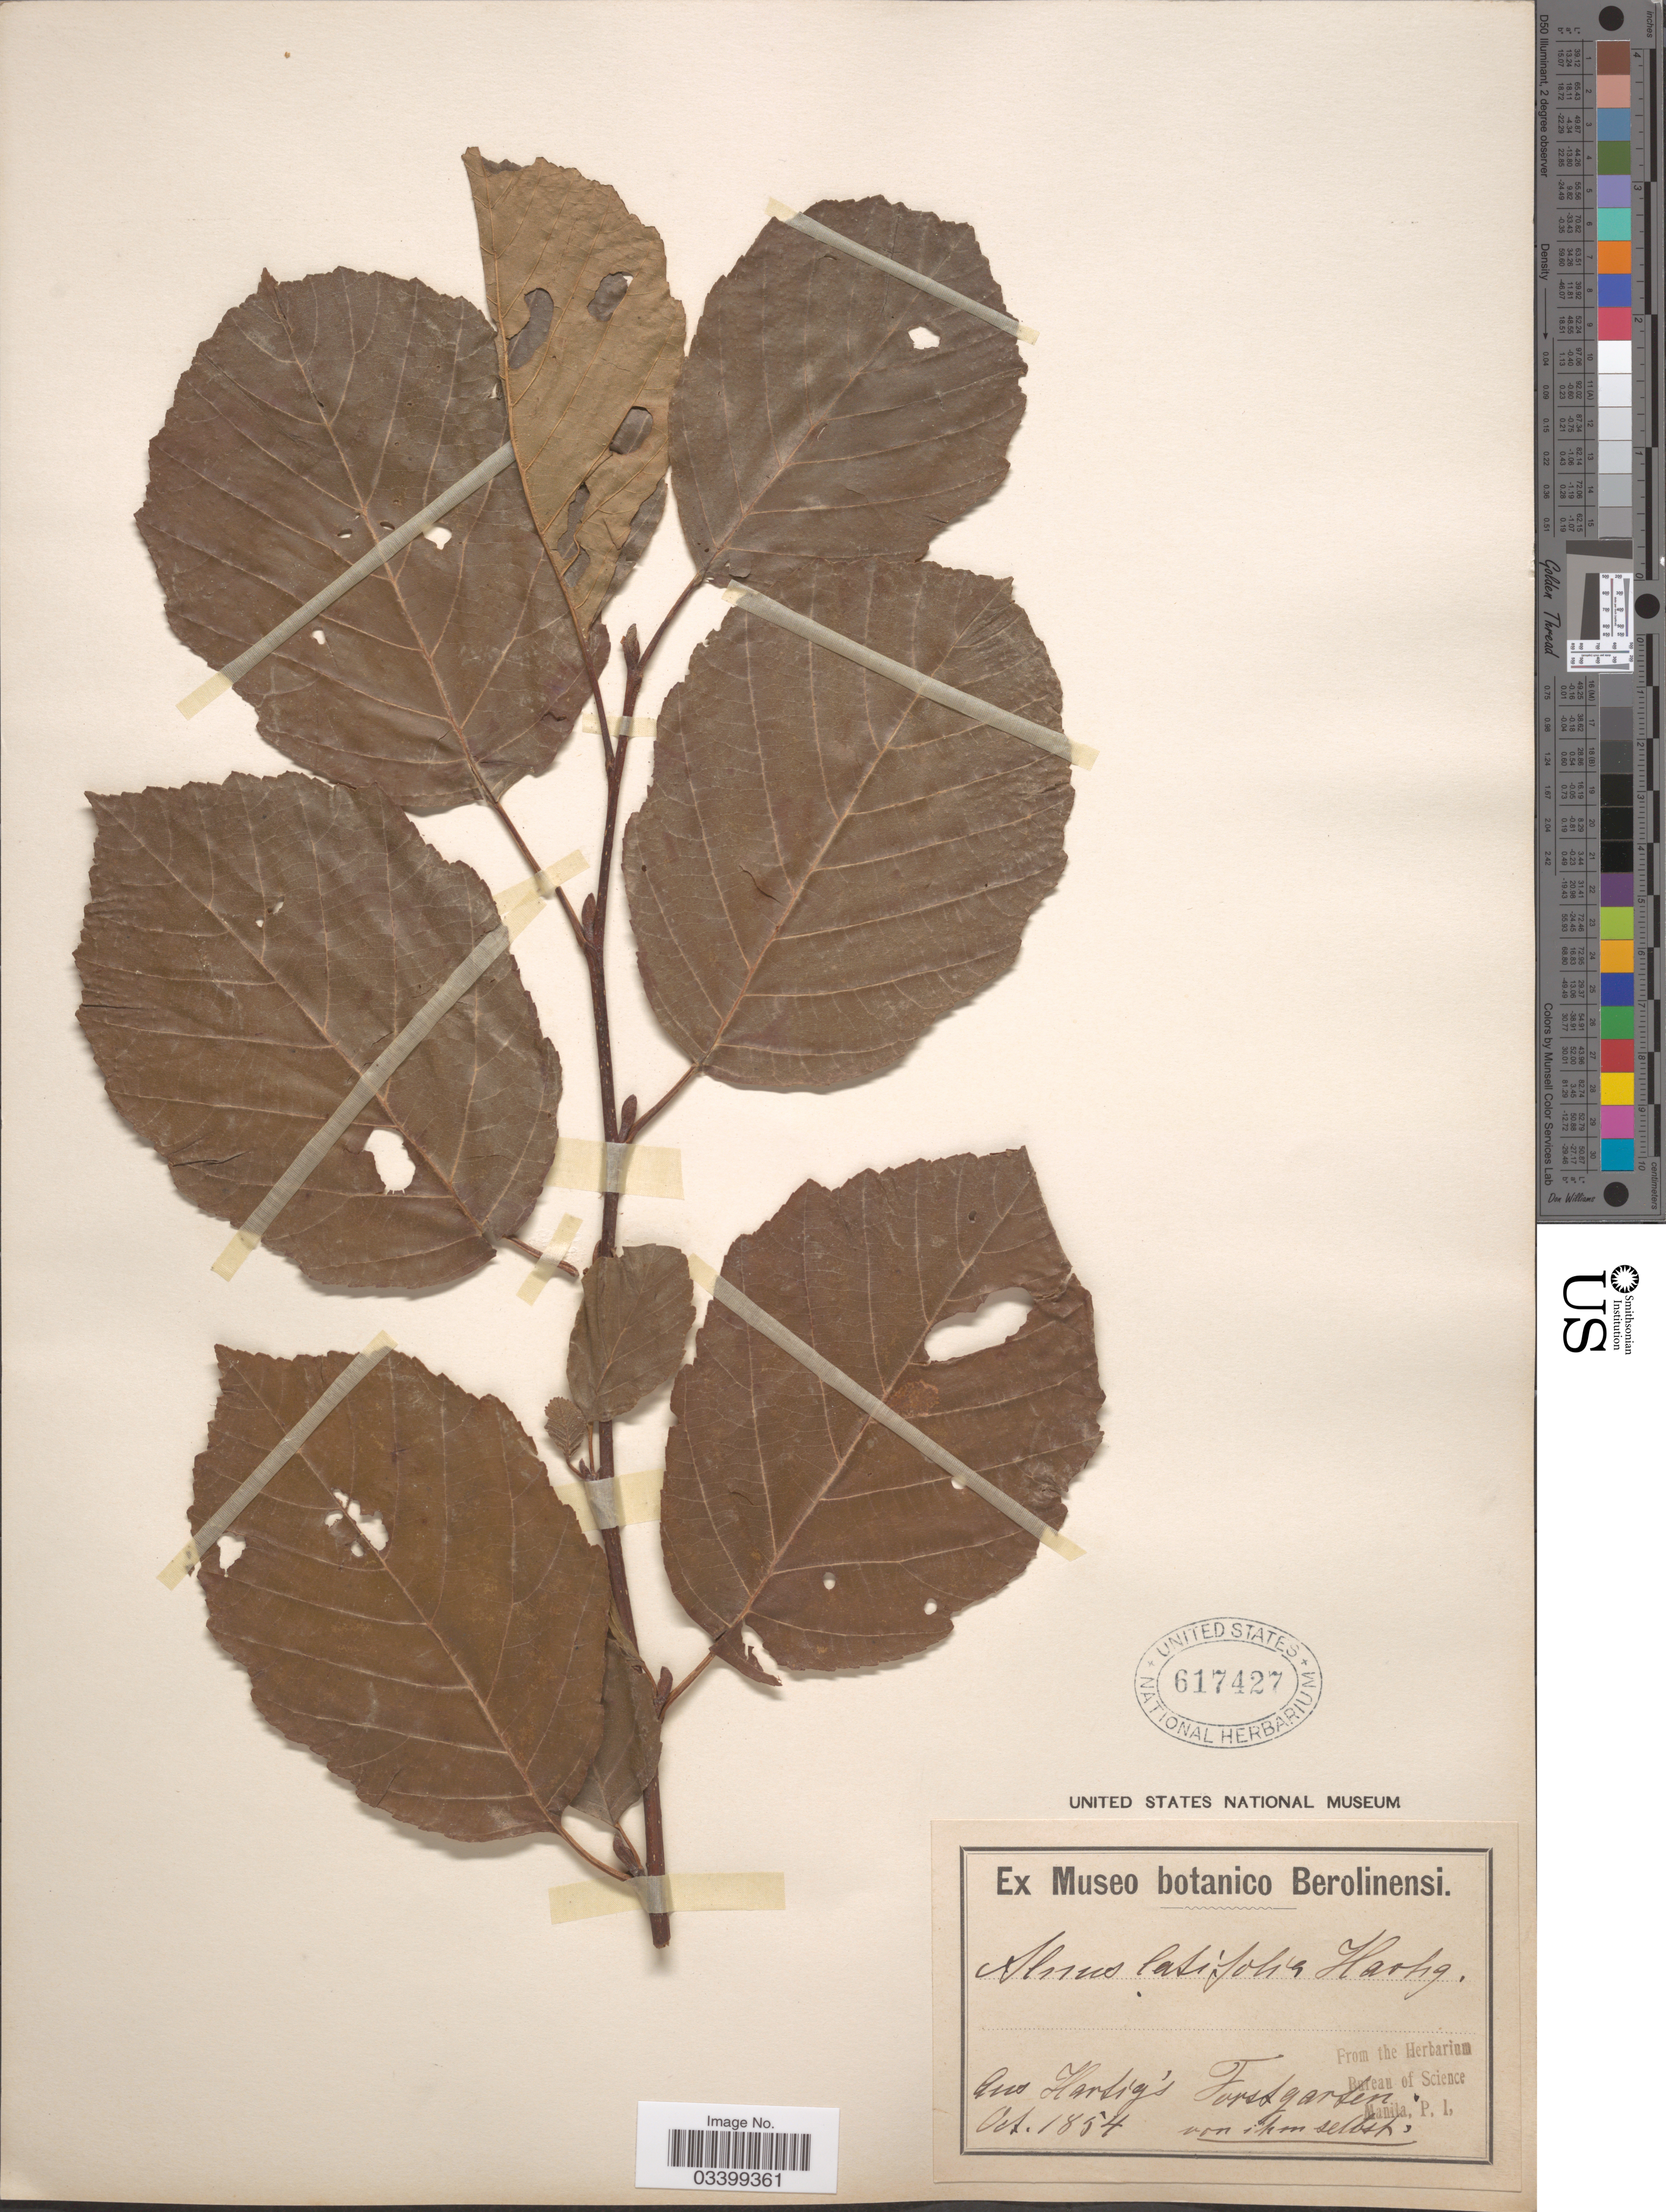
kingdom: Plantae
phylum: Tracheophyta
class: Magnoliopsida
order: Fagales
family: Betulaceae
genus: Alnus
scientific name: Alnus serrulata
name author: (Aiton) Willd.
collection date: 1854-10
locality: Aus [interpreted] Hartig's Forstgarten.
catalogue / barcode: US 617427